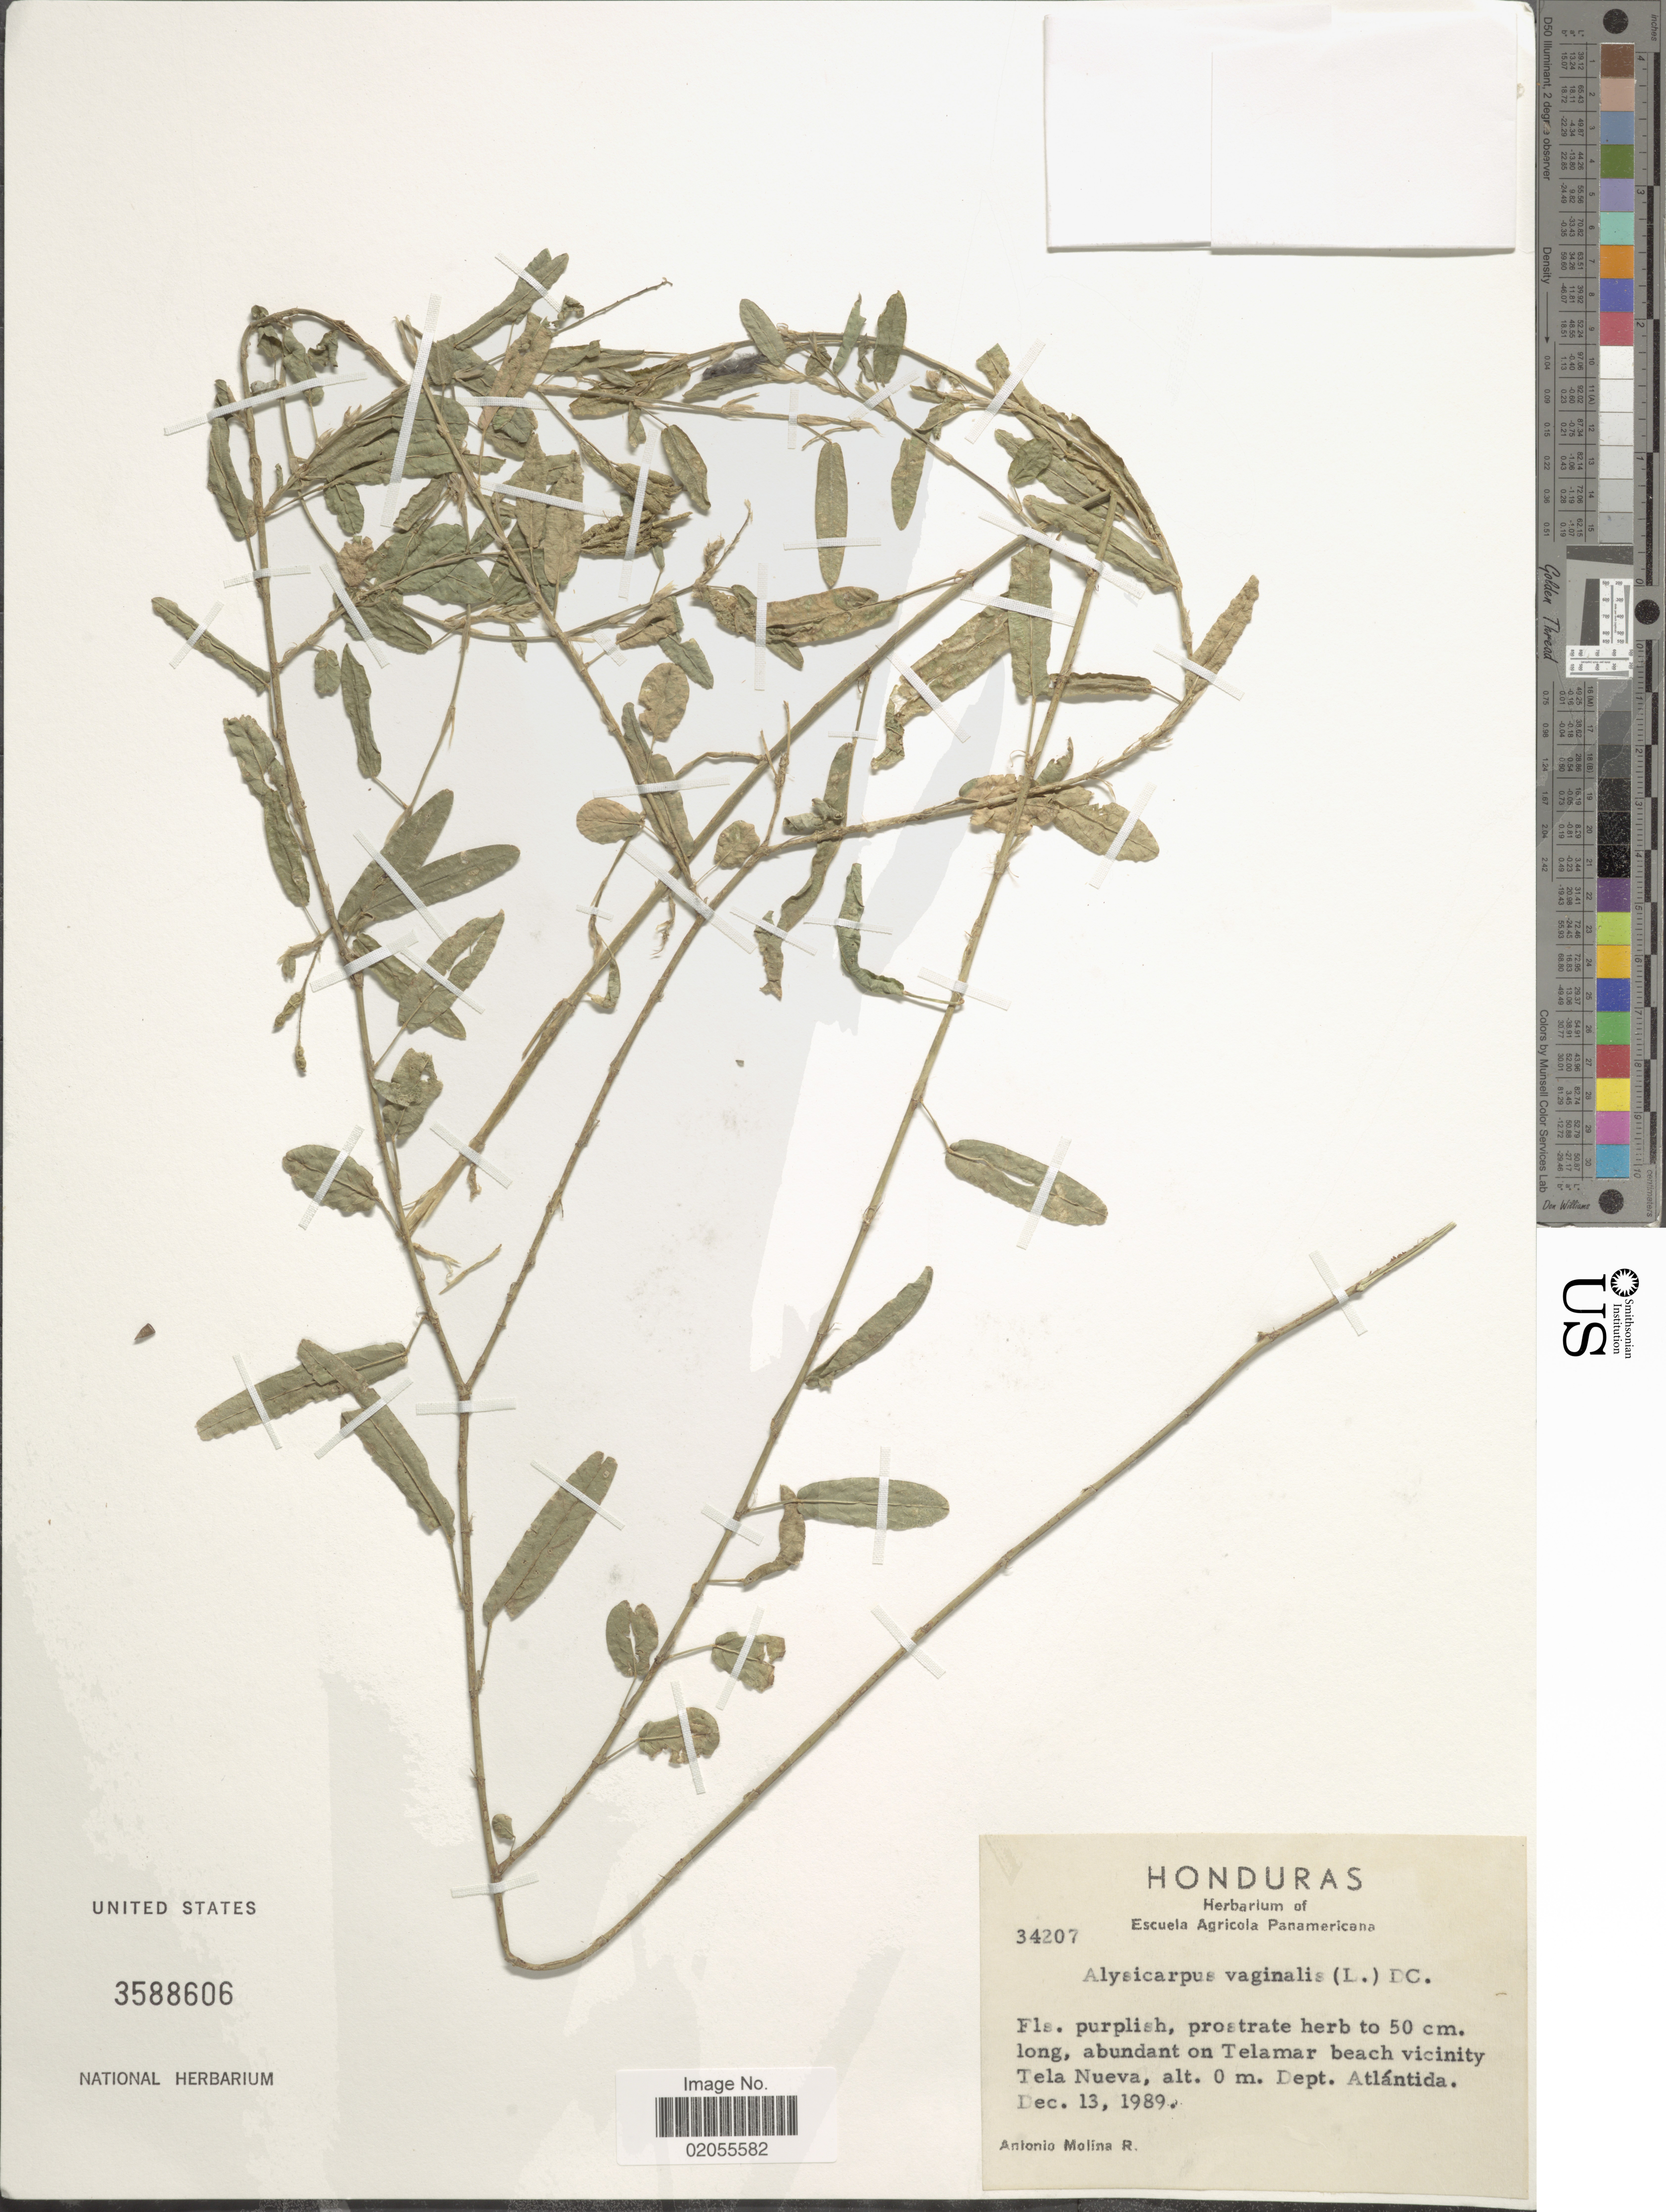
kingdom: Plantae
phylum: Tracheophyta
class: Magnoliopsida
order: Fabales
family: Fabaceae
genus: Alysicarpus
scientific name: Alysicarpus sp.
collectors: A. Molina R.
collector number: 34207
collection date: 1989-12-13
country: Honduras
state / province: Atlántida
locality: Telamar beach vicinity Tela Nueva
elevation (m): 0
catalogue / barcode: US 3588606